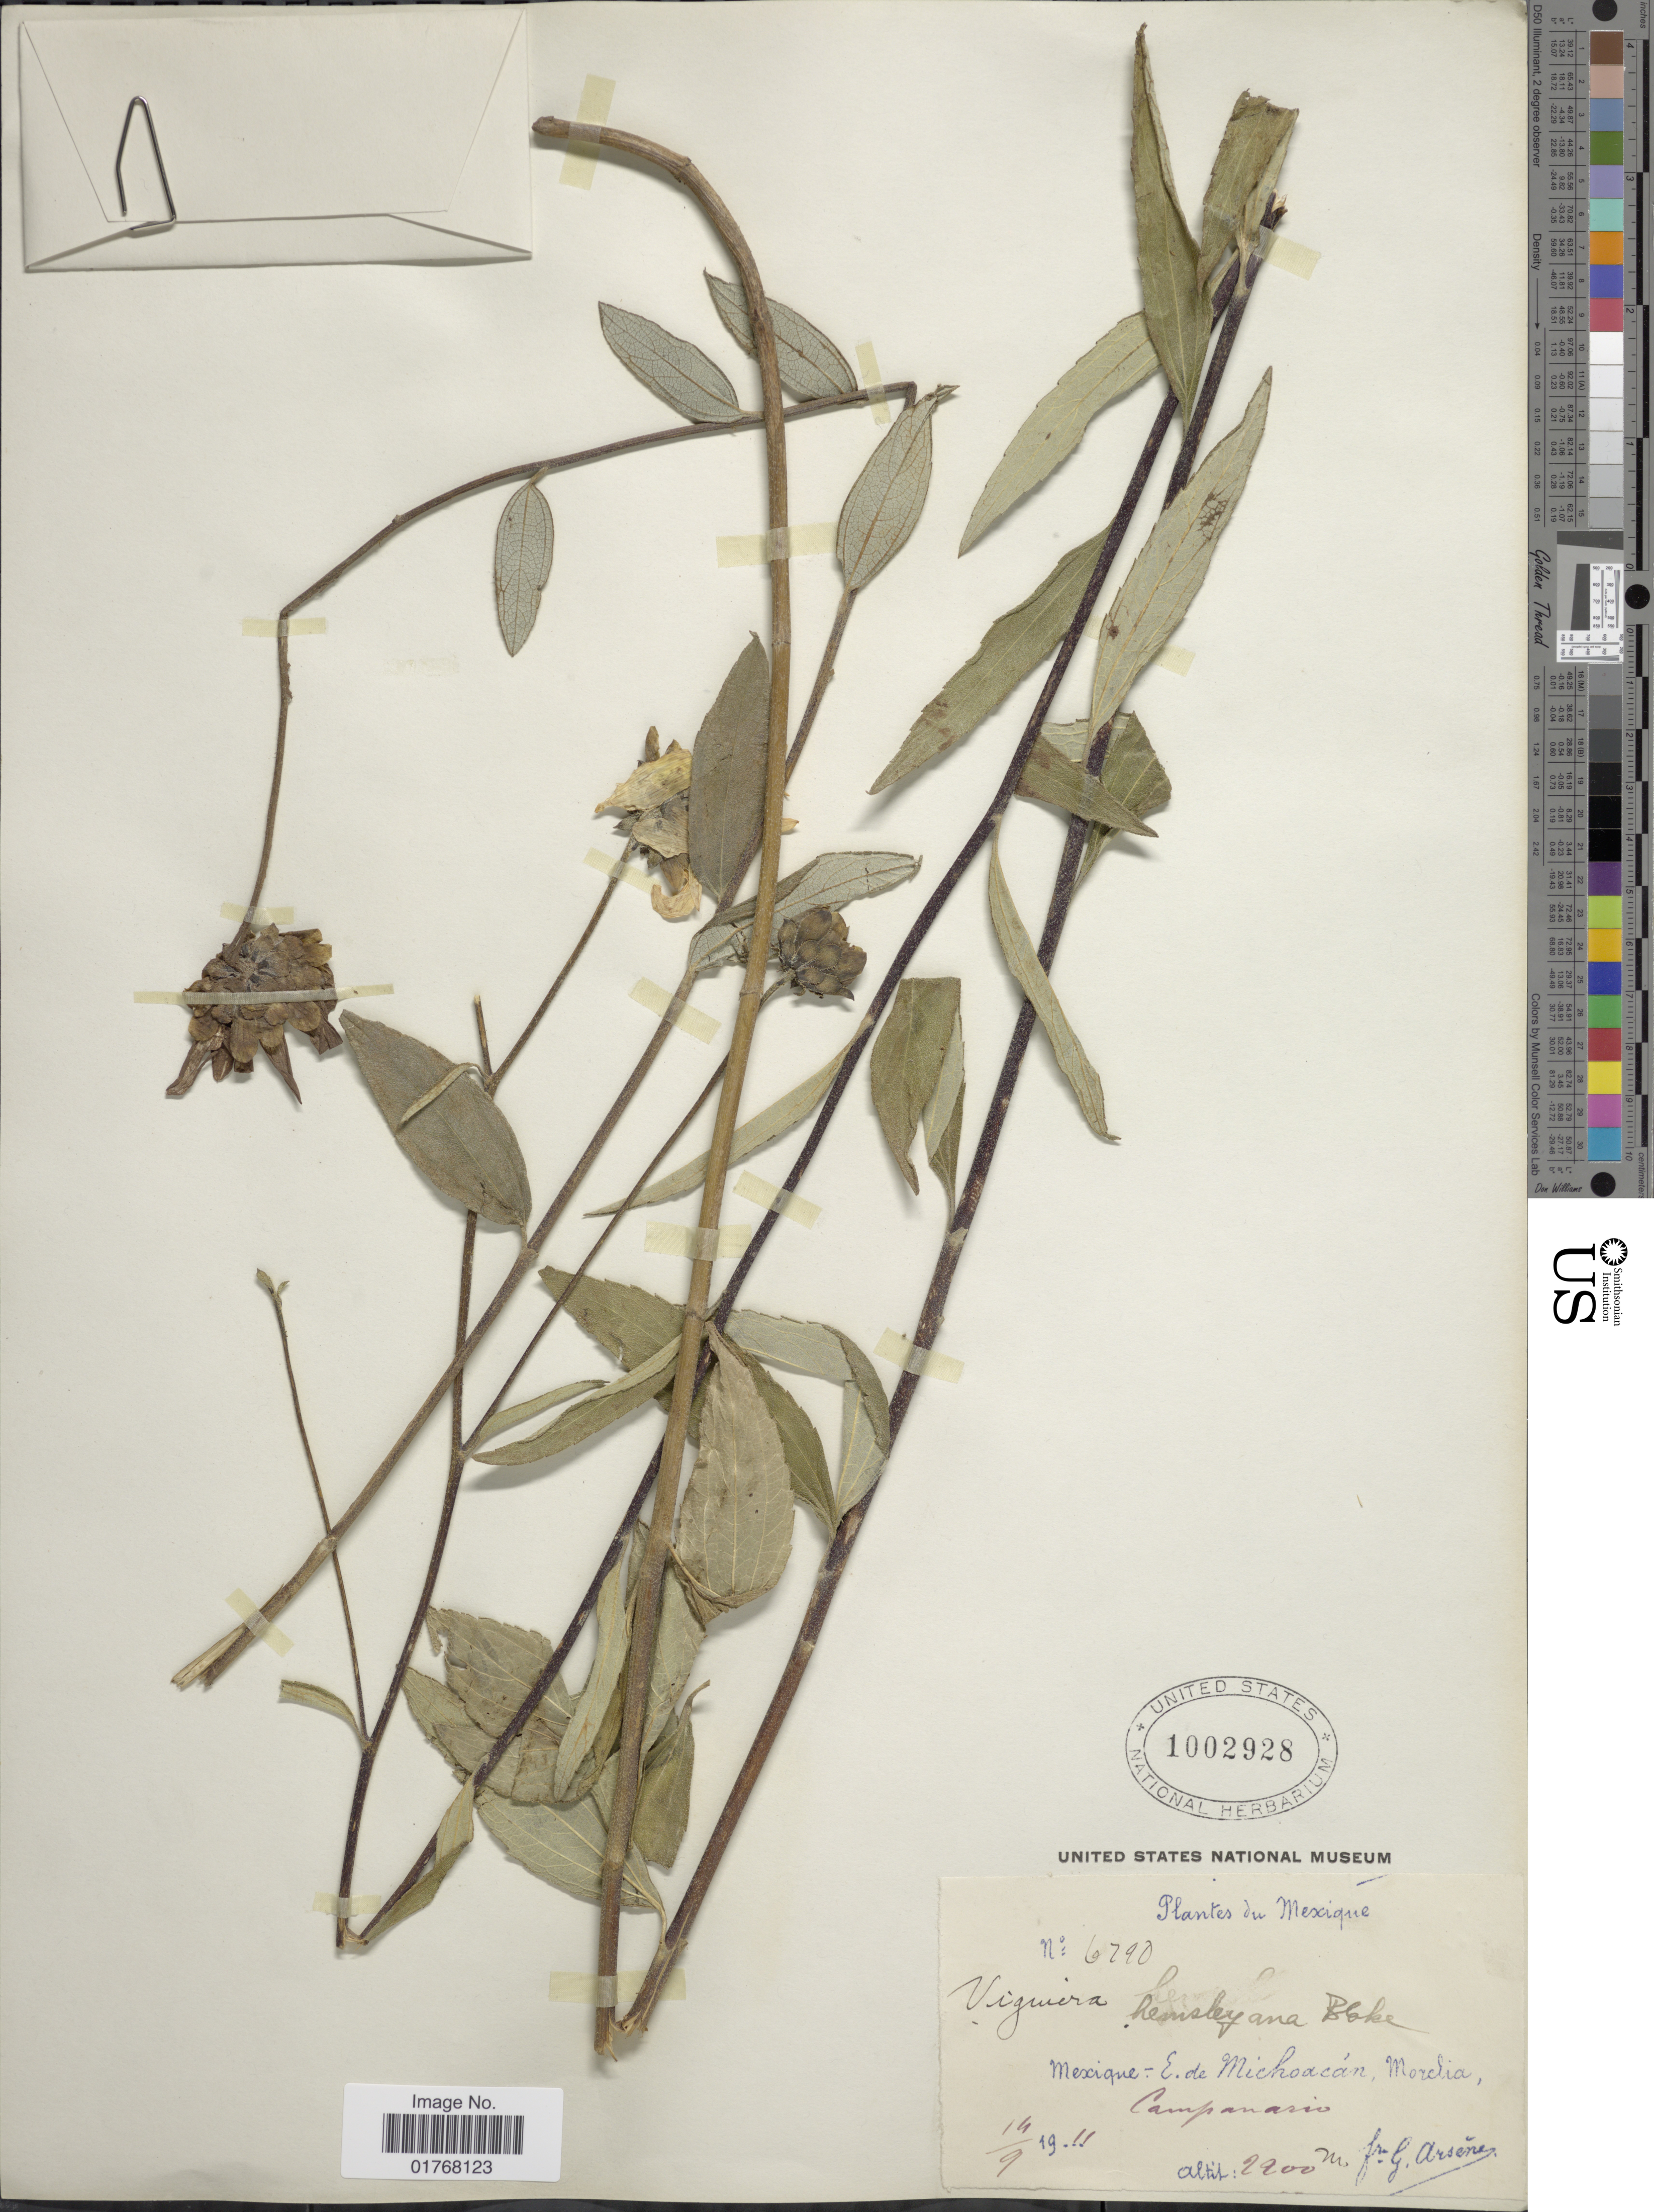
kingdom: Plantae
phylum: Tracheophyta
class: Magnoliopsida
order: Asterales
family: Asteraceae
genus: Viguiera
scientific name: Viguiera hemsleyana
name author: S.F. Blake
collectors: Bro. G. Arsène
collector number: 6790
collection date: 1911-09-14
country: Mexico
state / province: Michoacán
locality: Morelia, Campanario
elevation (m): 2200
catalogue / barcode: US 1002928